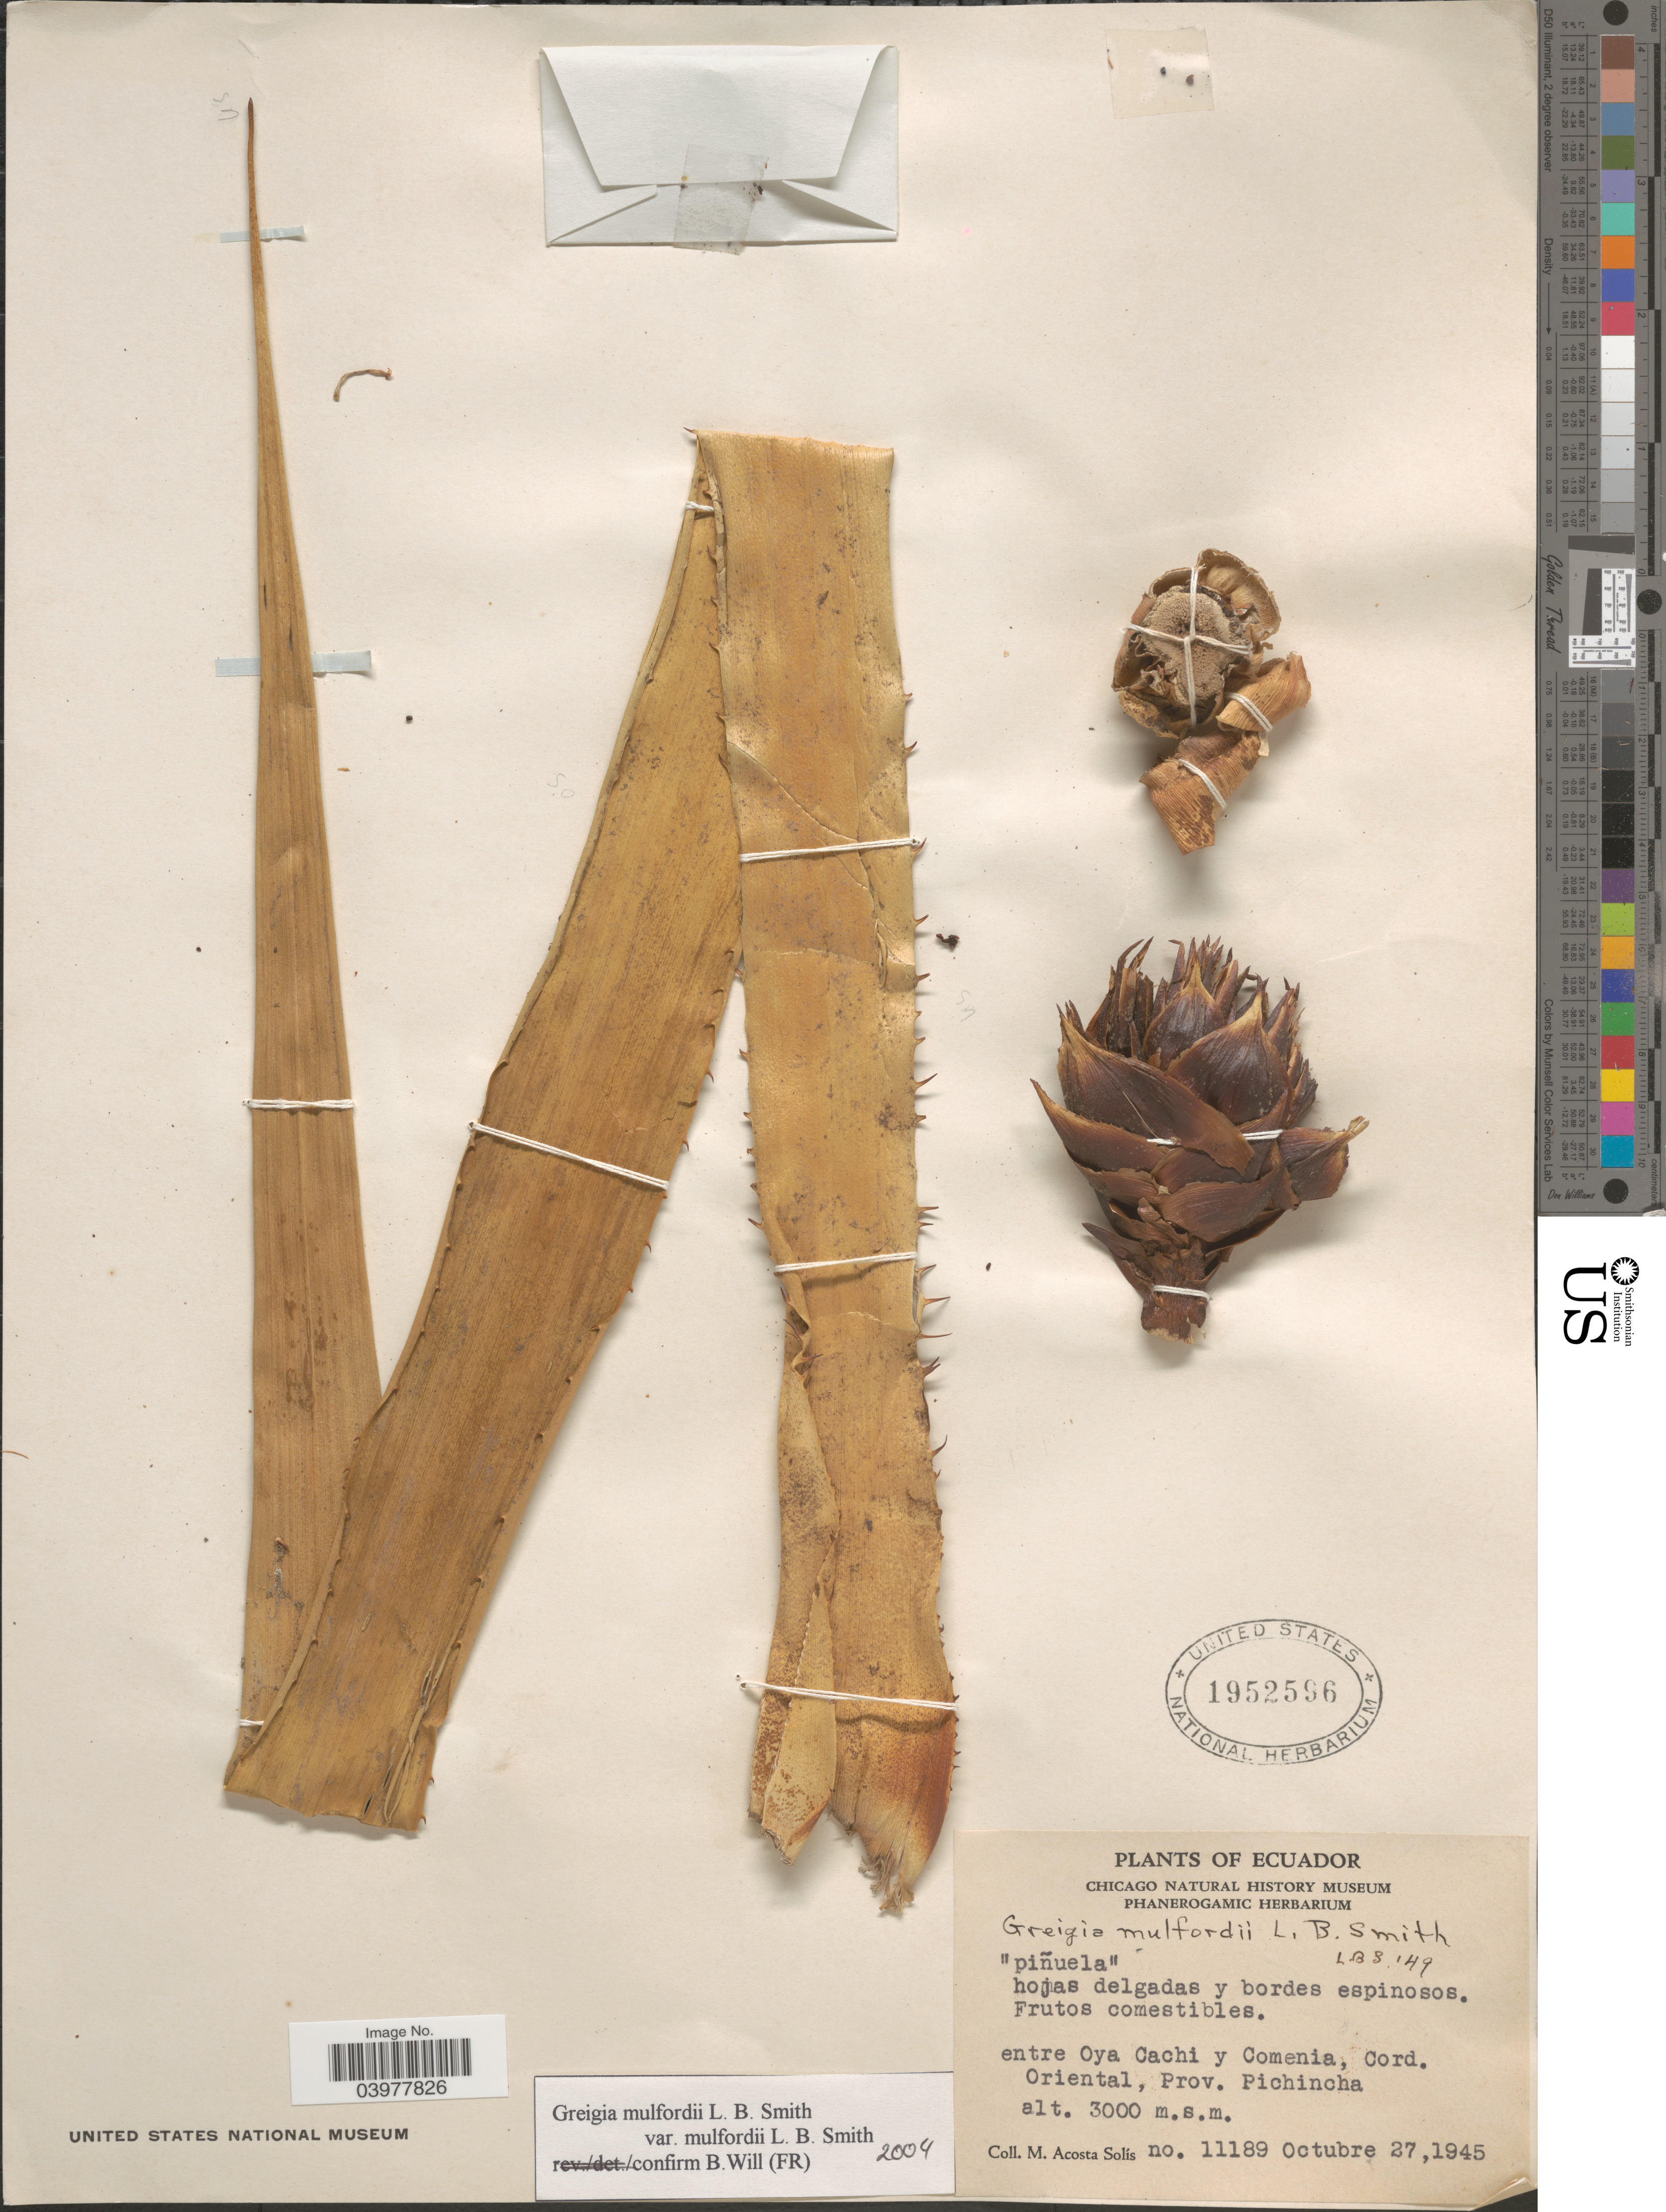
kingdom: Plantae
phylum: Tracheophyta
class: Liliopsida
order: Poales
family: Bromeliaceae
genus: Greigia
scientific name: Greigia mulfordii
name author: L.B. Sm.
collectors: M. Acosta Solis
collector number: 11189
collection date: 1945-10-27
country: Ecuador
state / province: Pichincha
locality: Entre Oya Cachi y Comenia, Cord. Oriental.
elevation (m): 3000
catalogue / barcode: US 1952596